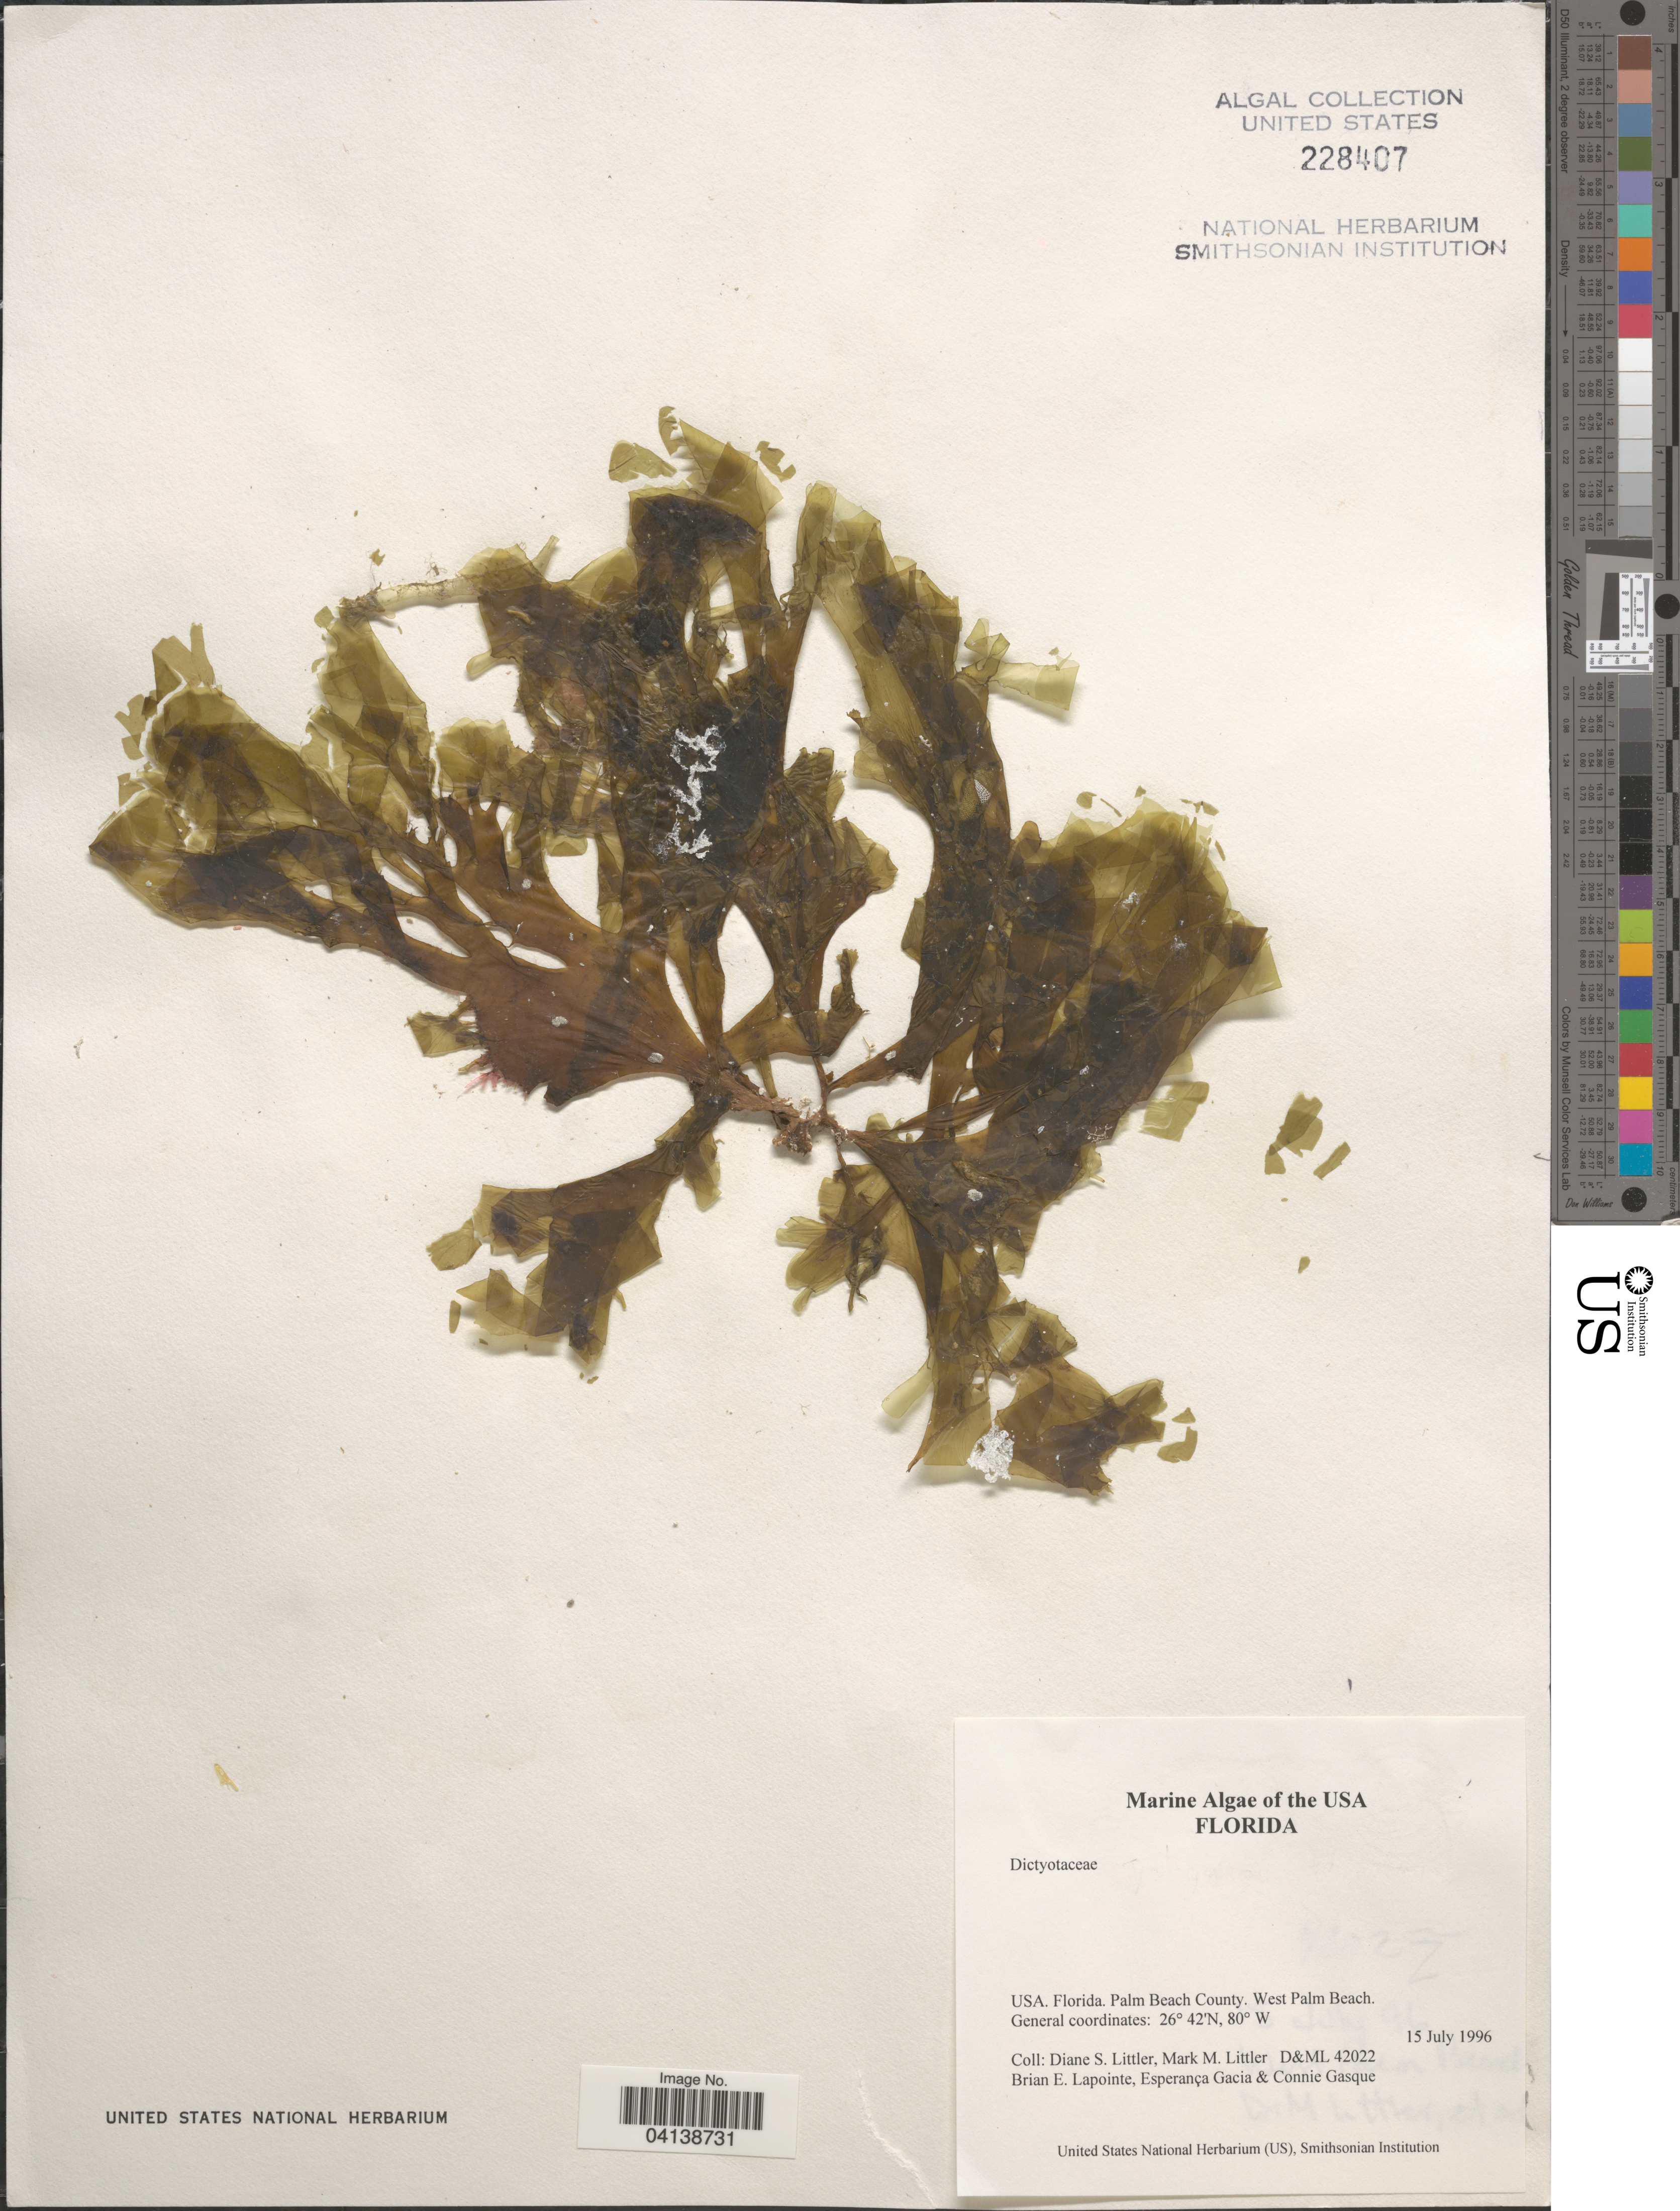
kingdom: Chromista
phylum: Ochrophyta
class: Phaeophyceae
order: Dictyotales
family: Dictyotaceae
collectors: D. S. Littler, M. M. Littler, B. Lapointe, E. Gacia & C. Gasque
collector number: D&ML42022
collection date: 1996-07-15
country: United States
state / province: Florida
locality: Palm Beach County. West Palm Beach.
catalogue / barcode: US 228407